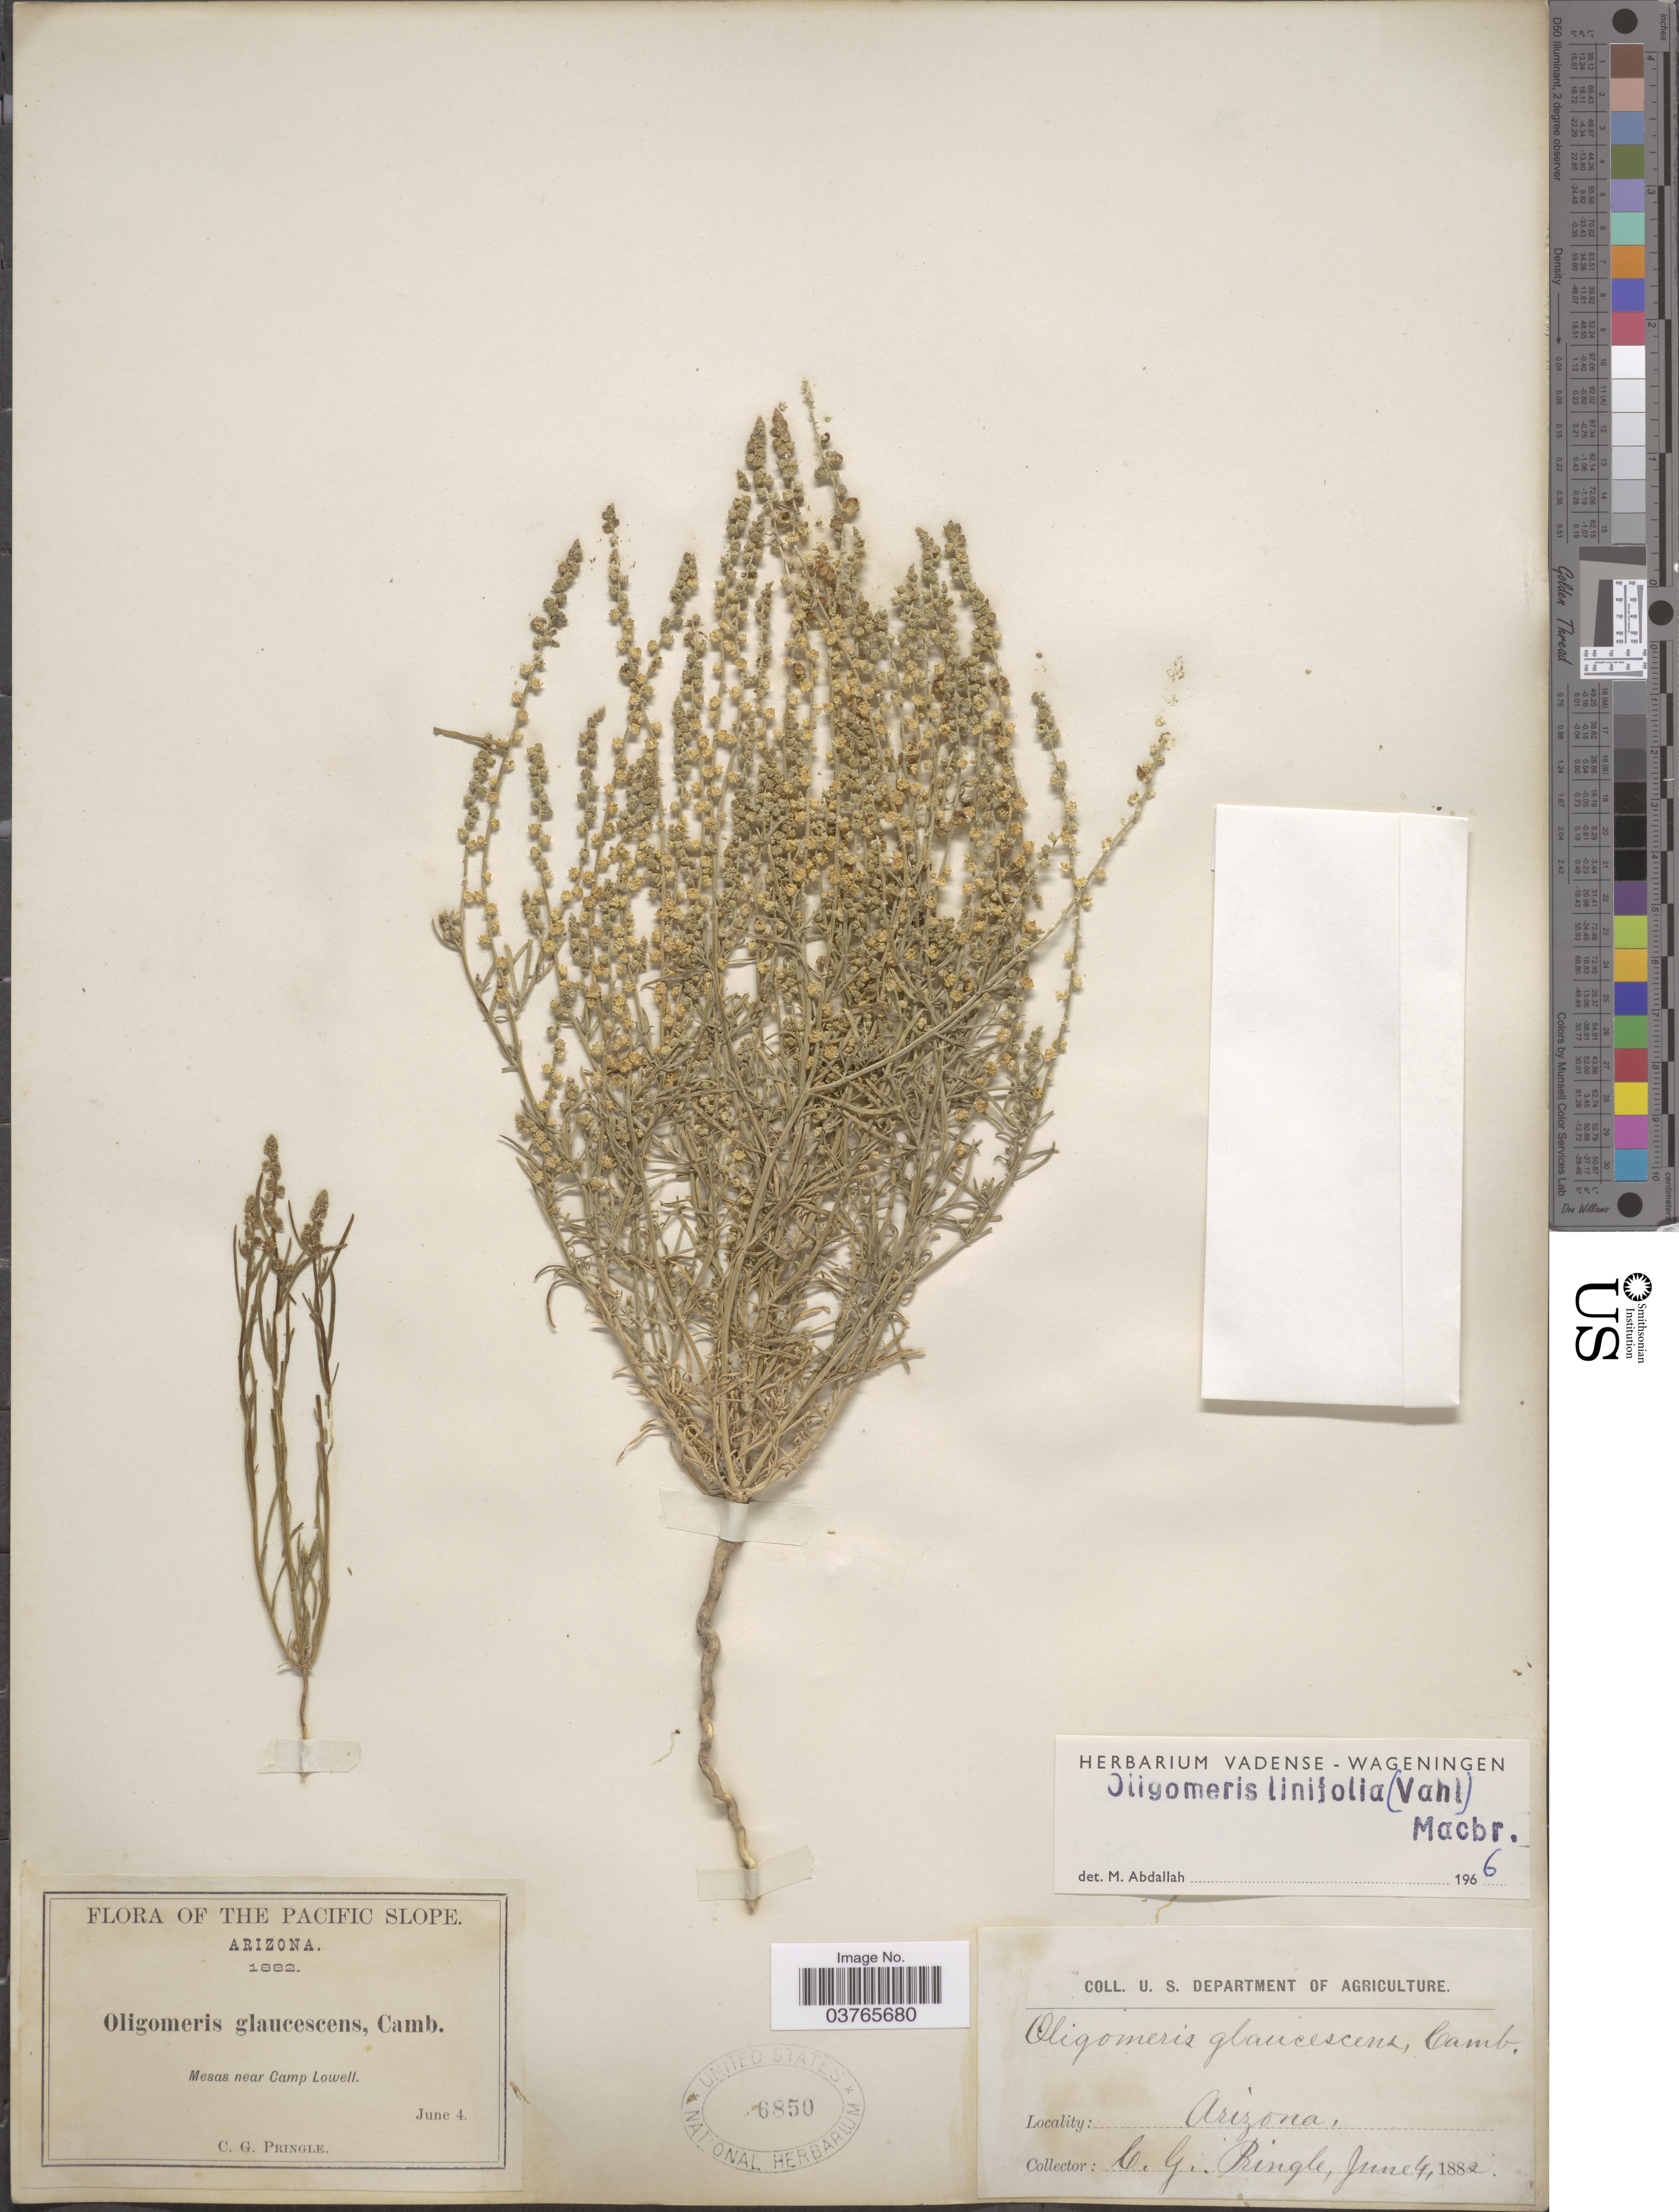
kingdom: Plantae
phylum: Tracheophyta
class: Magnoliopsida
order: Brassicales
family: Resedaceae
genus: Oligomeris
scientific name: Oligomeris linifolia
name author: (Vahl) J.F. Macbr.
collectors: C. G. Pringle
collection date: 1882-06-04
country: United States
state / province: Arizona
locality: The Pacific Slope. Mesas near Camp Lowell.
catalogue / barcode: US 6850